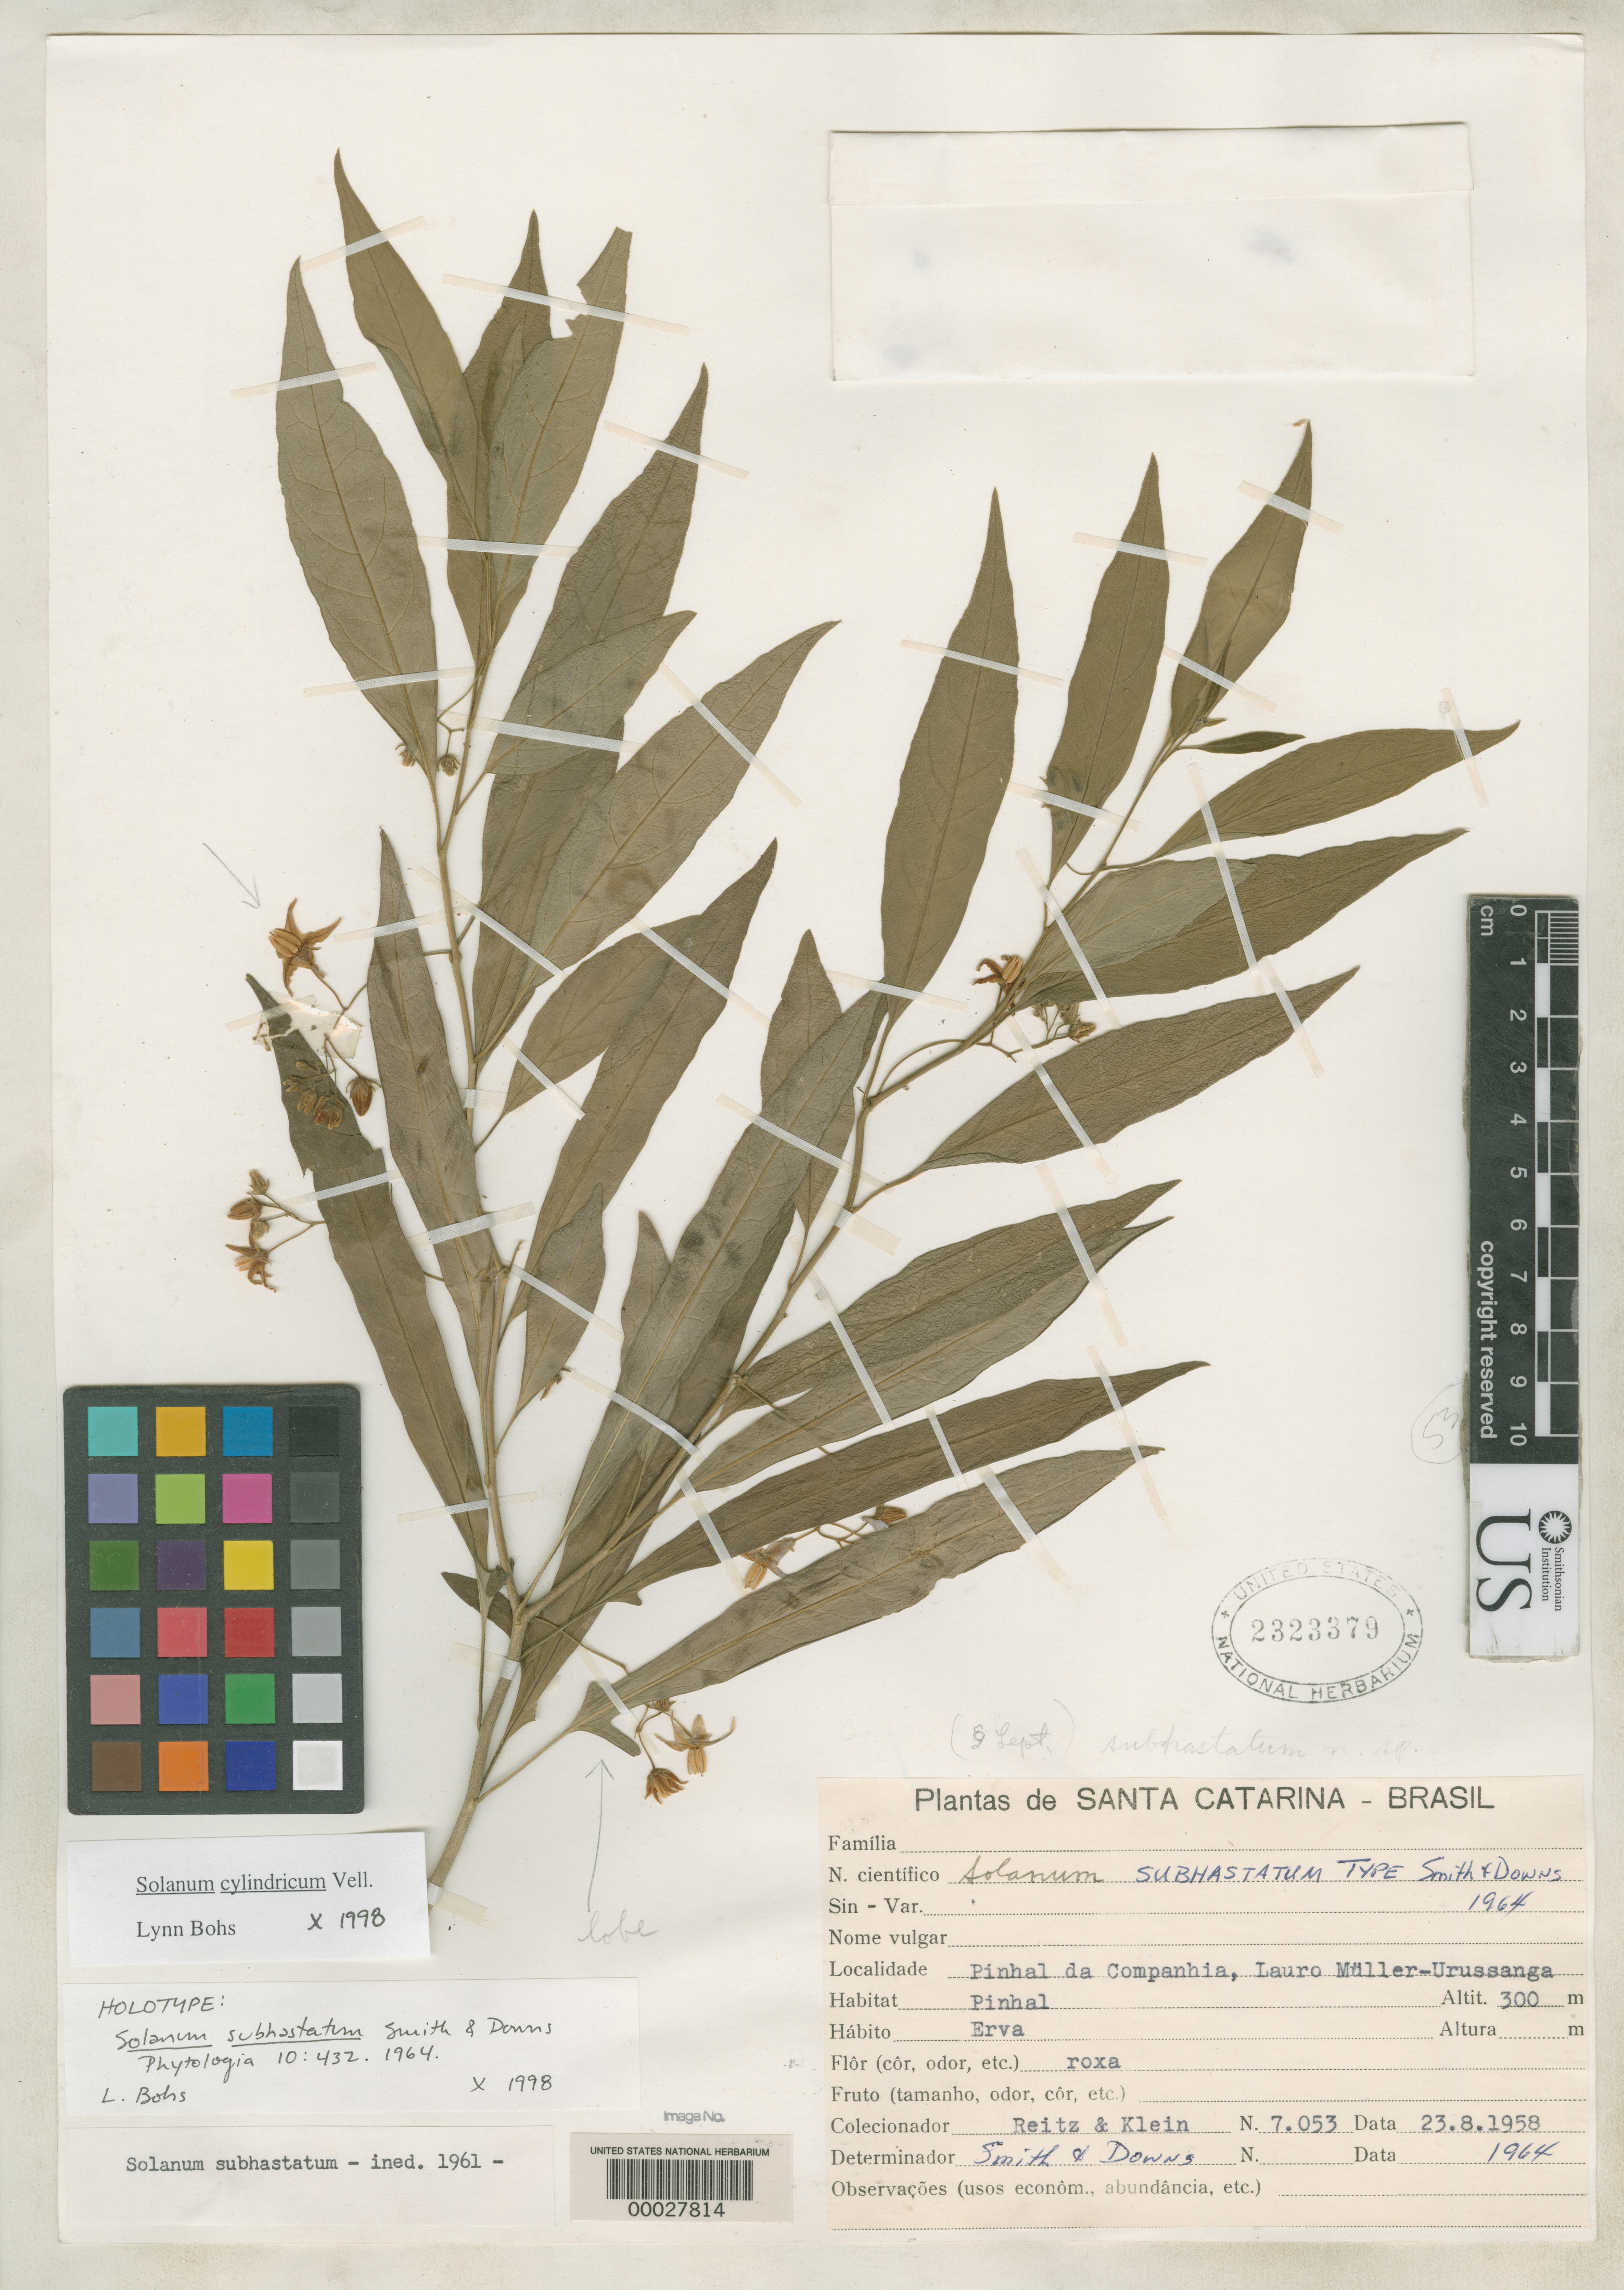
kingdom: Plantae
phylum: Tracheophyta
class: Magnoliopsida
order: Solanales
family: Solanaceae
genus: Solanum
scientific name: Solanum subhastatum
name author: L.B. Sm. & Downs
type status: Holotype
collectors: R. Reitz & R. M. Klein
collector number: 7053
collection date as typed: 23 Aug 1958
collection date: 1958-08-23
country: Brazil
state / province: Santa Catarina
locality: Pinhal da Companhia, Lauro Mueller-Urussanga.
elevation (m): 300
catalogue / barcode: US 2323379